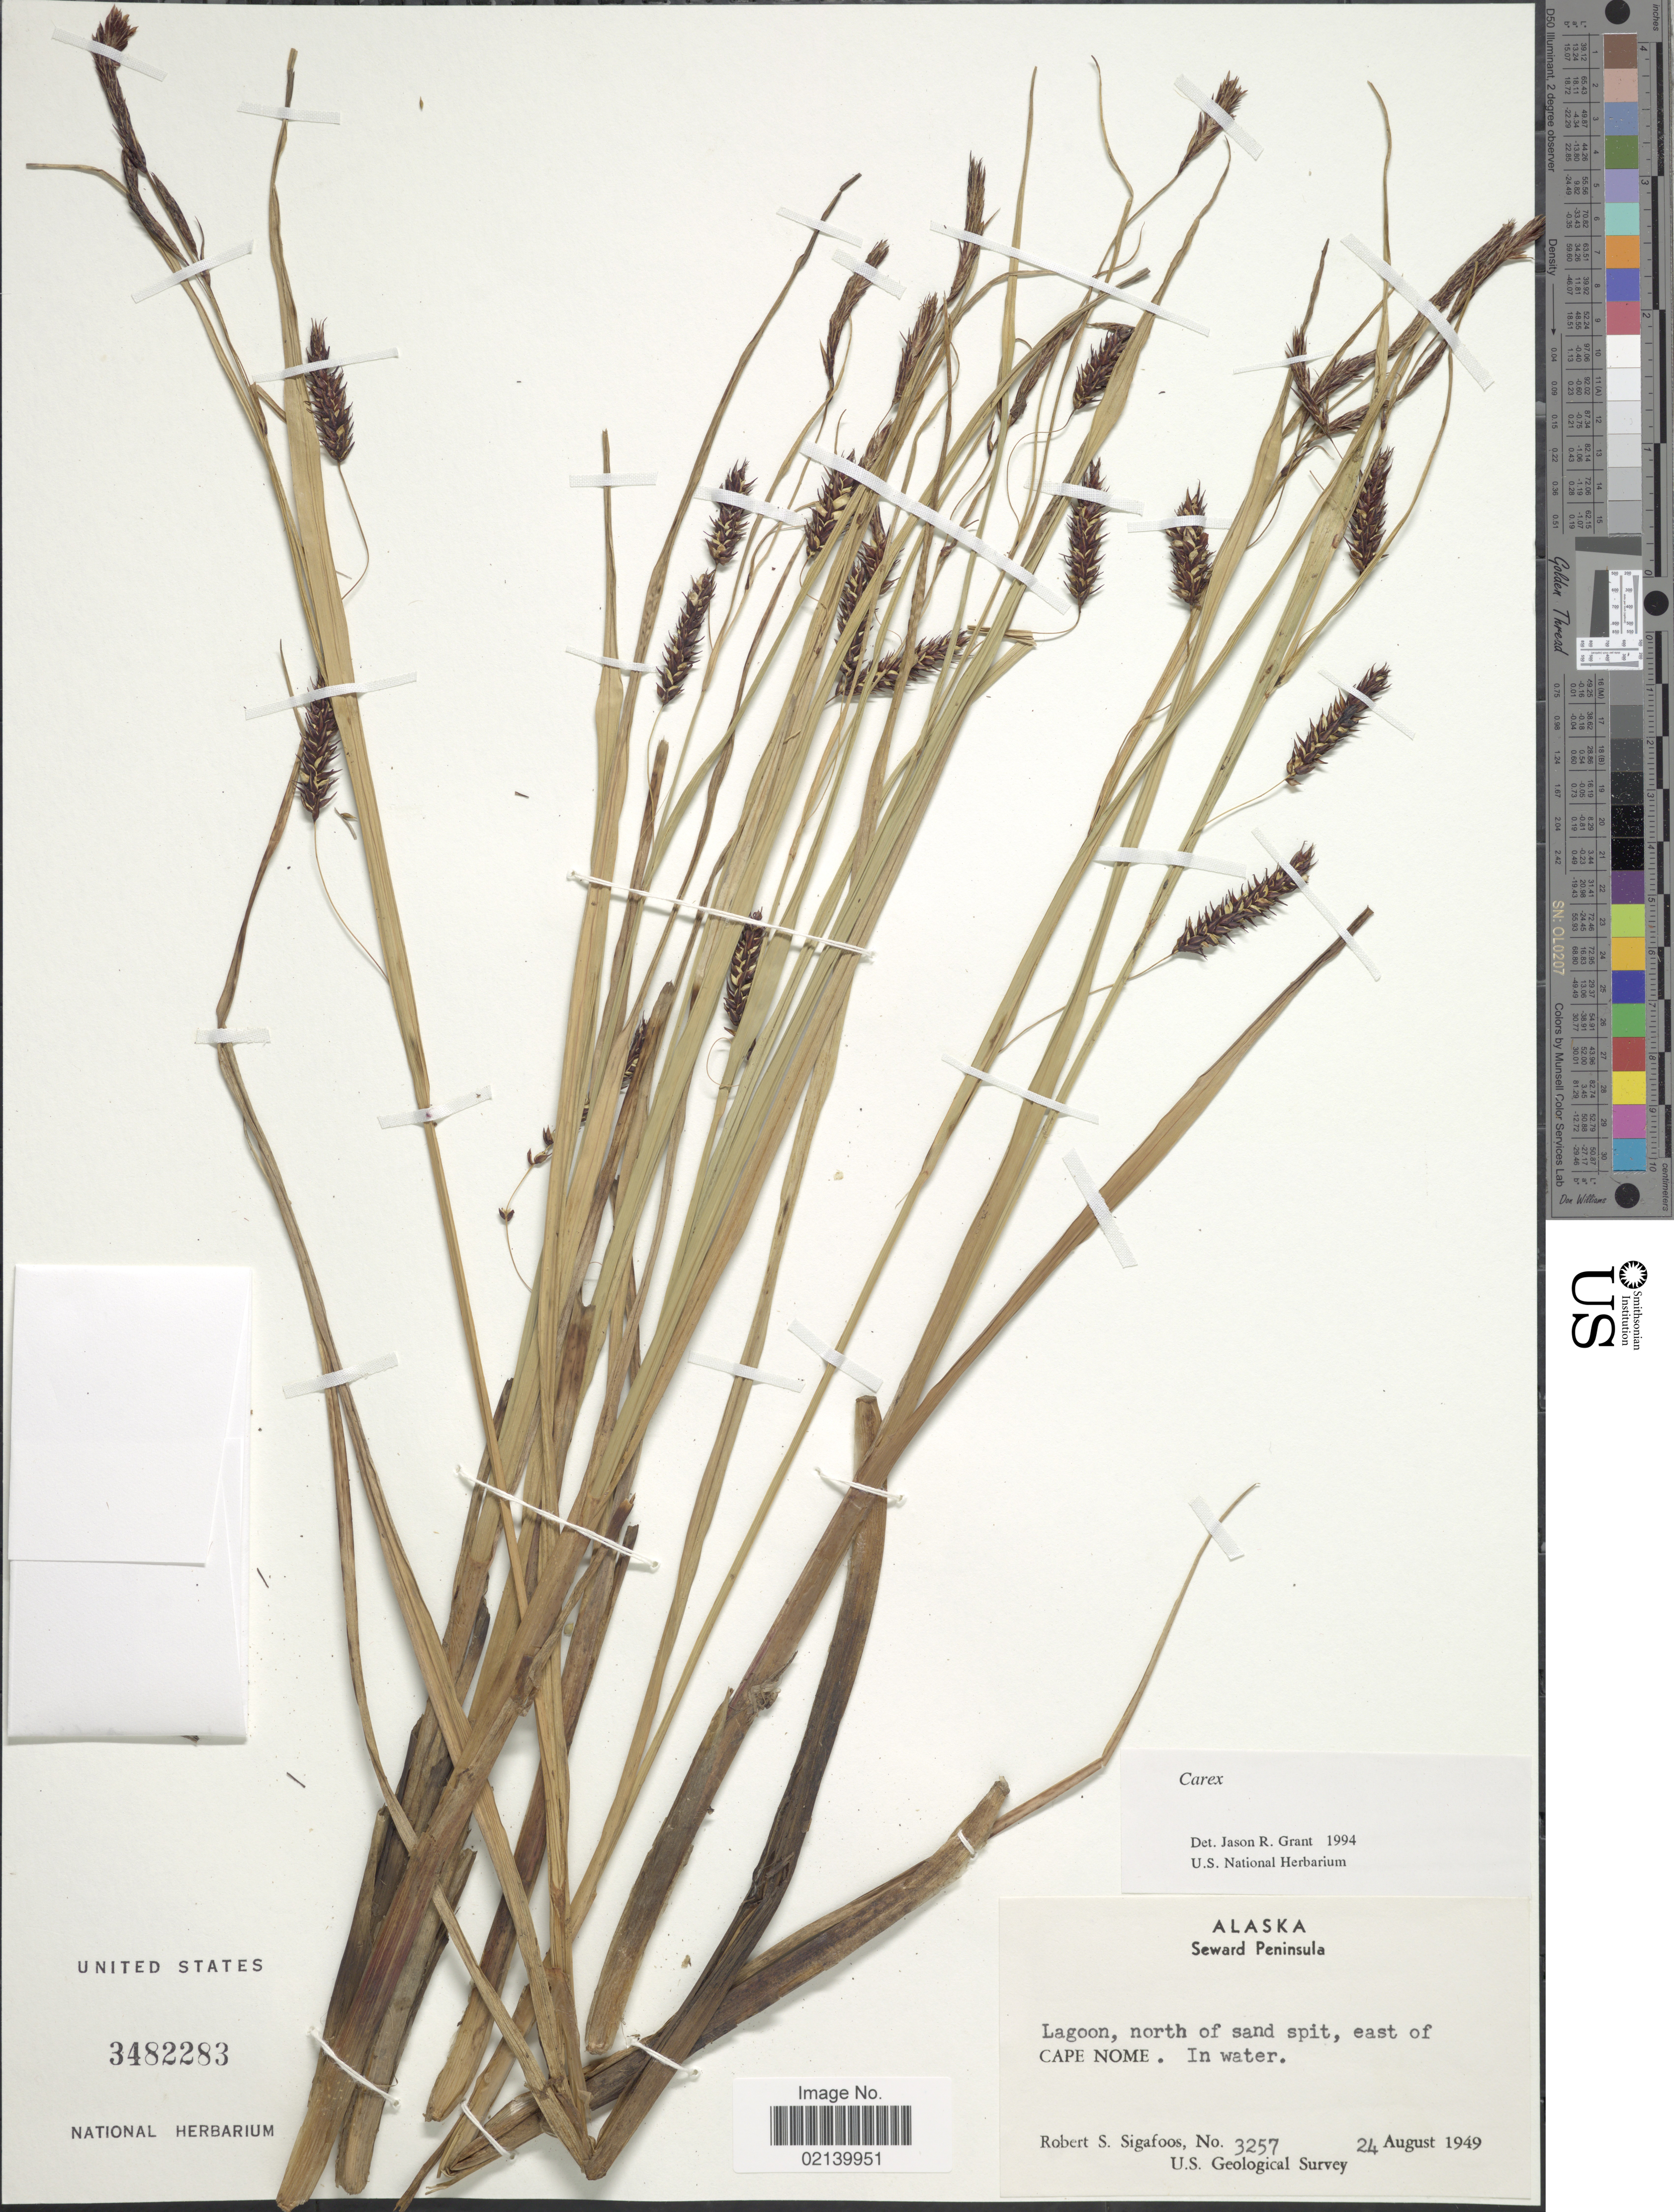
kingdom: Plantae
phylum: Tracheophyta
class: Liliopsida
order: Poales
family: Cyperaceae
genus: Carex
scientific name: Carex sp.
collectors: R. Sigafoos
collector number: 3257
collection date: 1949-08-24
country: United States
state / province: Alaska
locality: Seward Peninsula, Lagoon, north of sand spit, east of Cape Nome, in water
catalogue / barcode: US 3482283